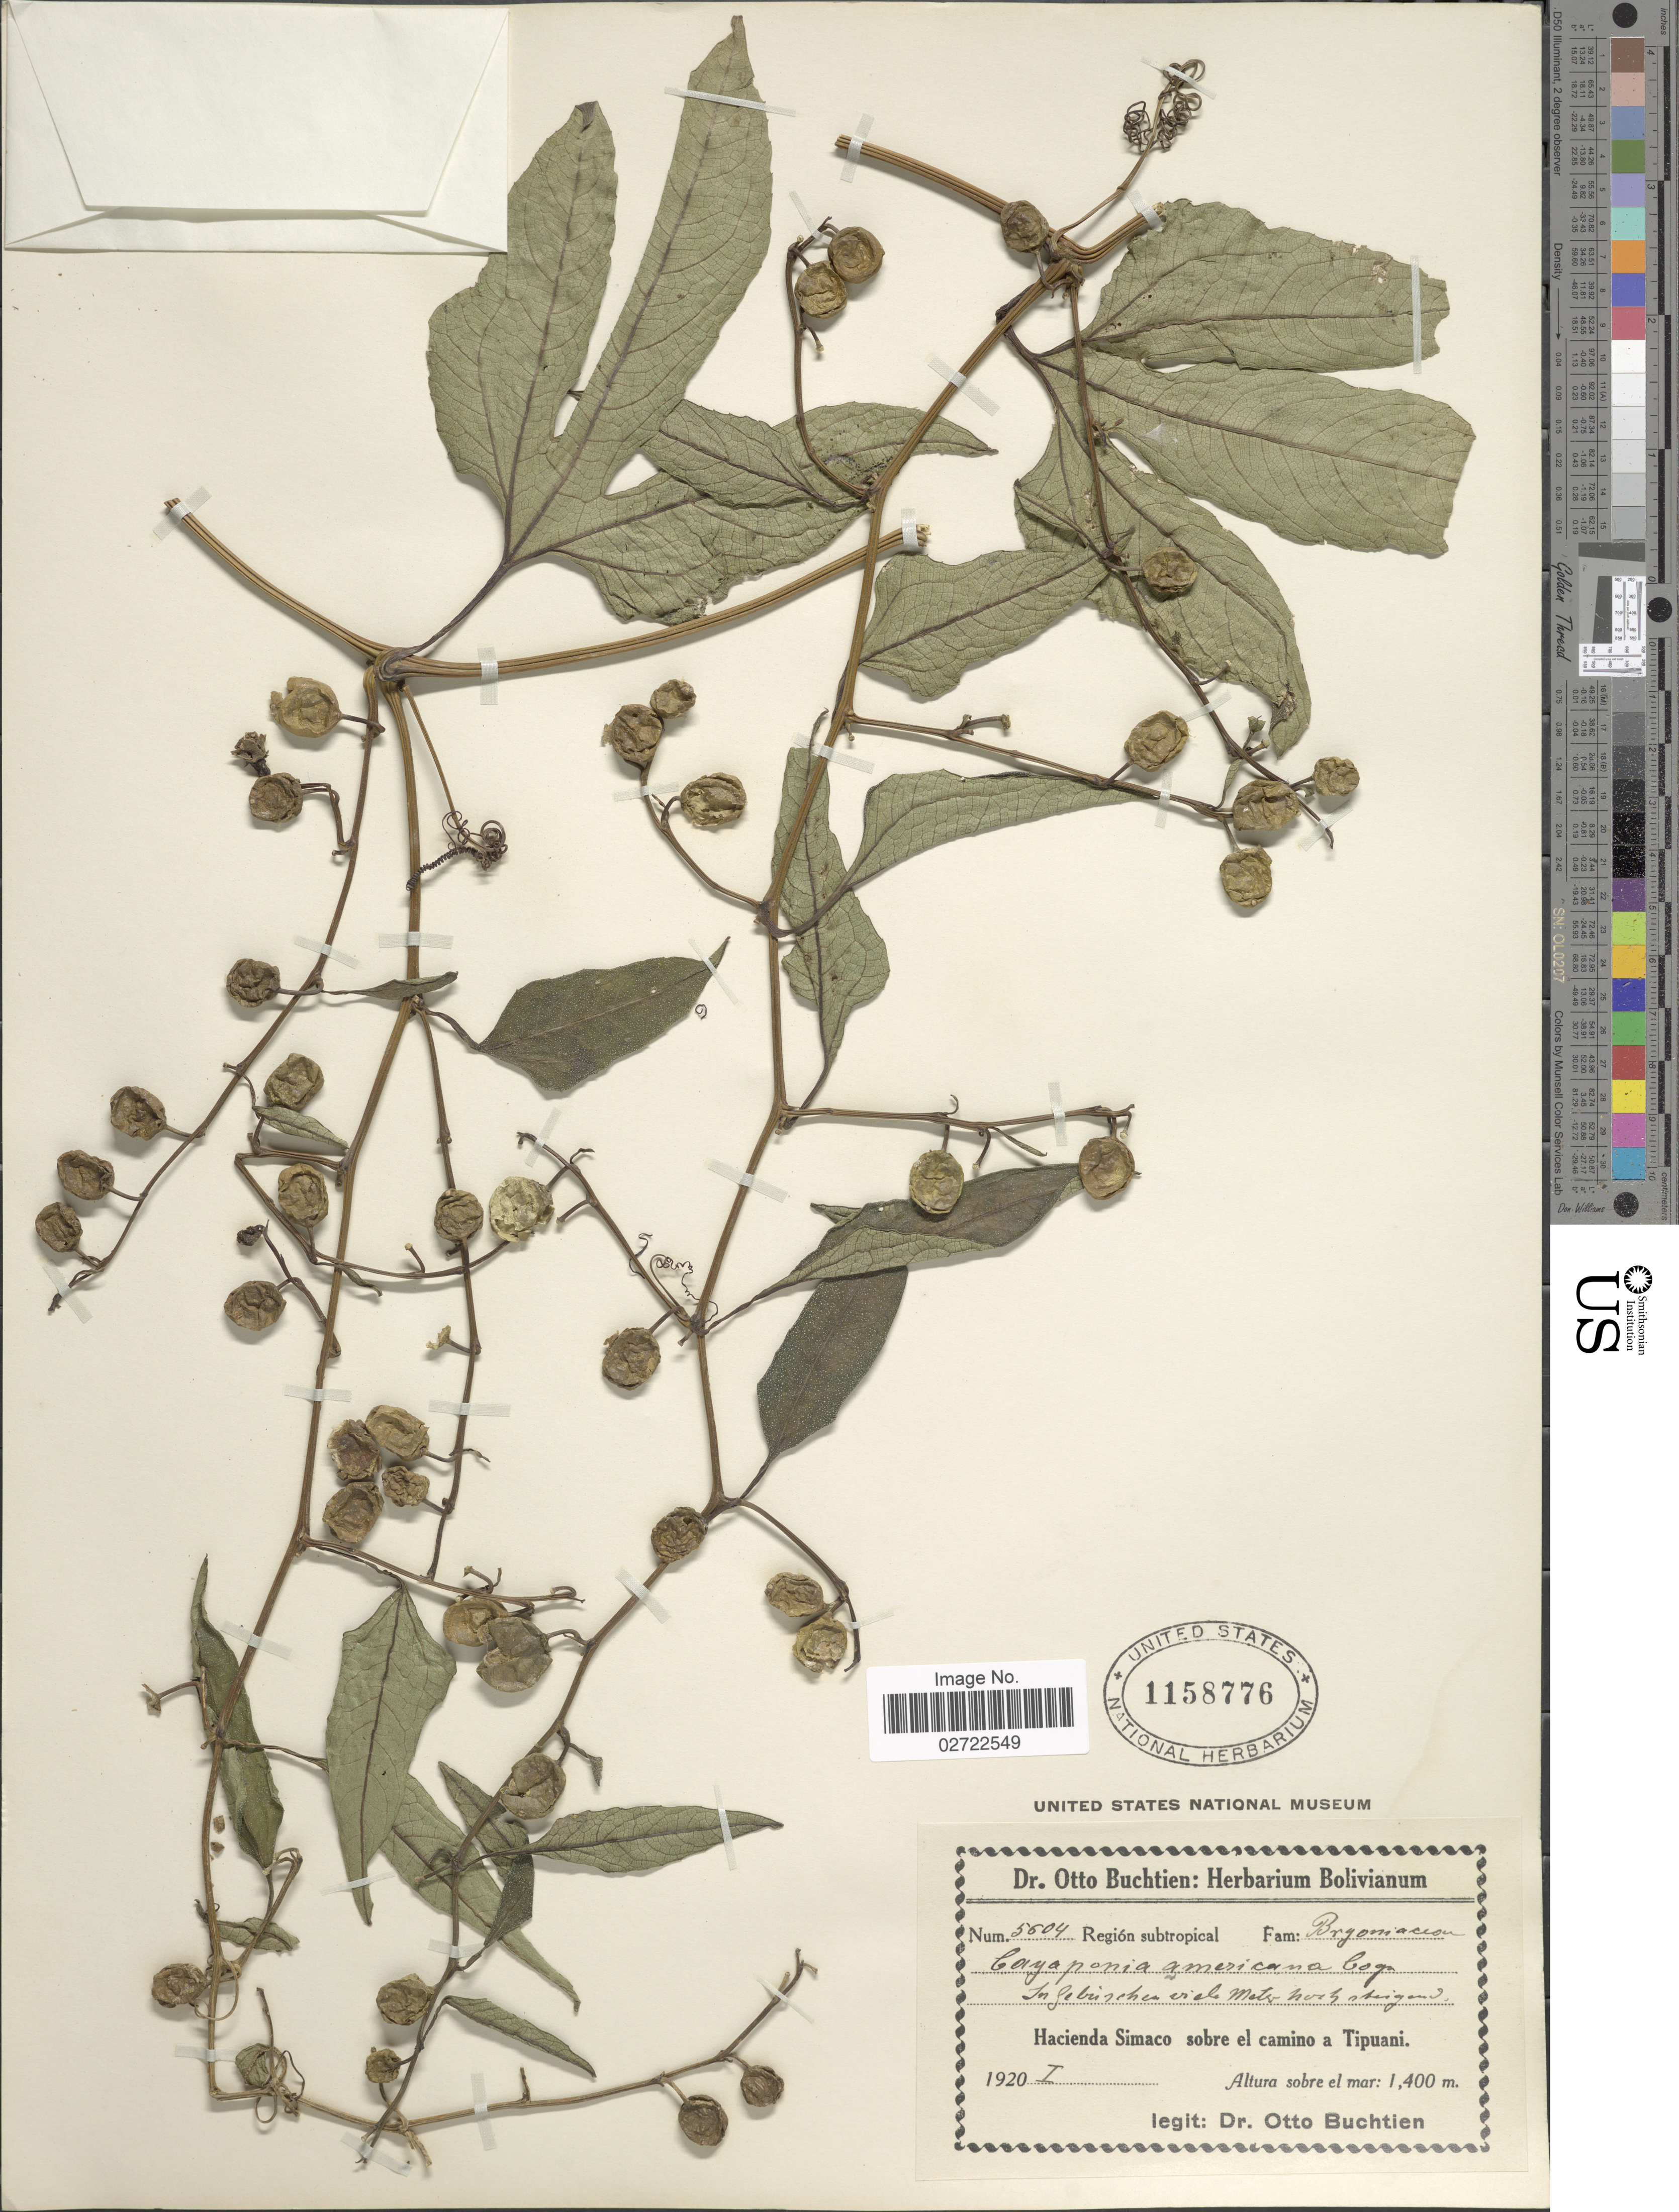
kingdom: Plantae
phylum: Tracheophyta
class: Magnoliopsida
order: Cucurbitales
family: Cucurbitaceae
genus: Cayaponia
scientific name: Cayaponia tayuya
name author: (Vell.) Cogn.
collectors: O. Buchtien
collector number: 5604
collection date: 1920-01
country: Bolivia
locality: Region subtropical. Haciende Simaco sobre el camino a Tipuani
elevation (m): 1400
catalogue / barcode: US 1158776